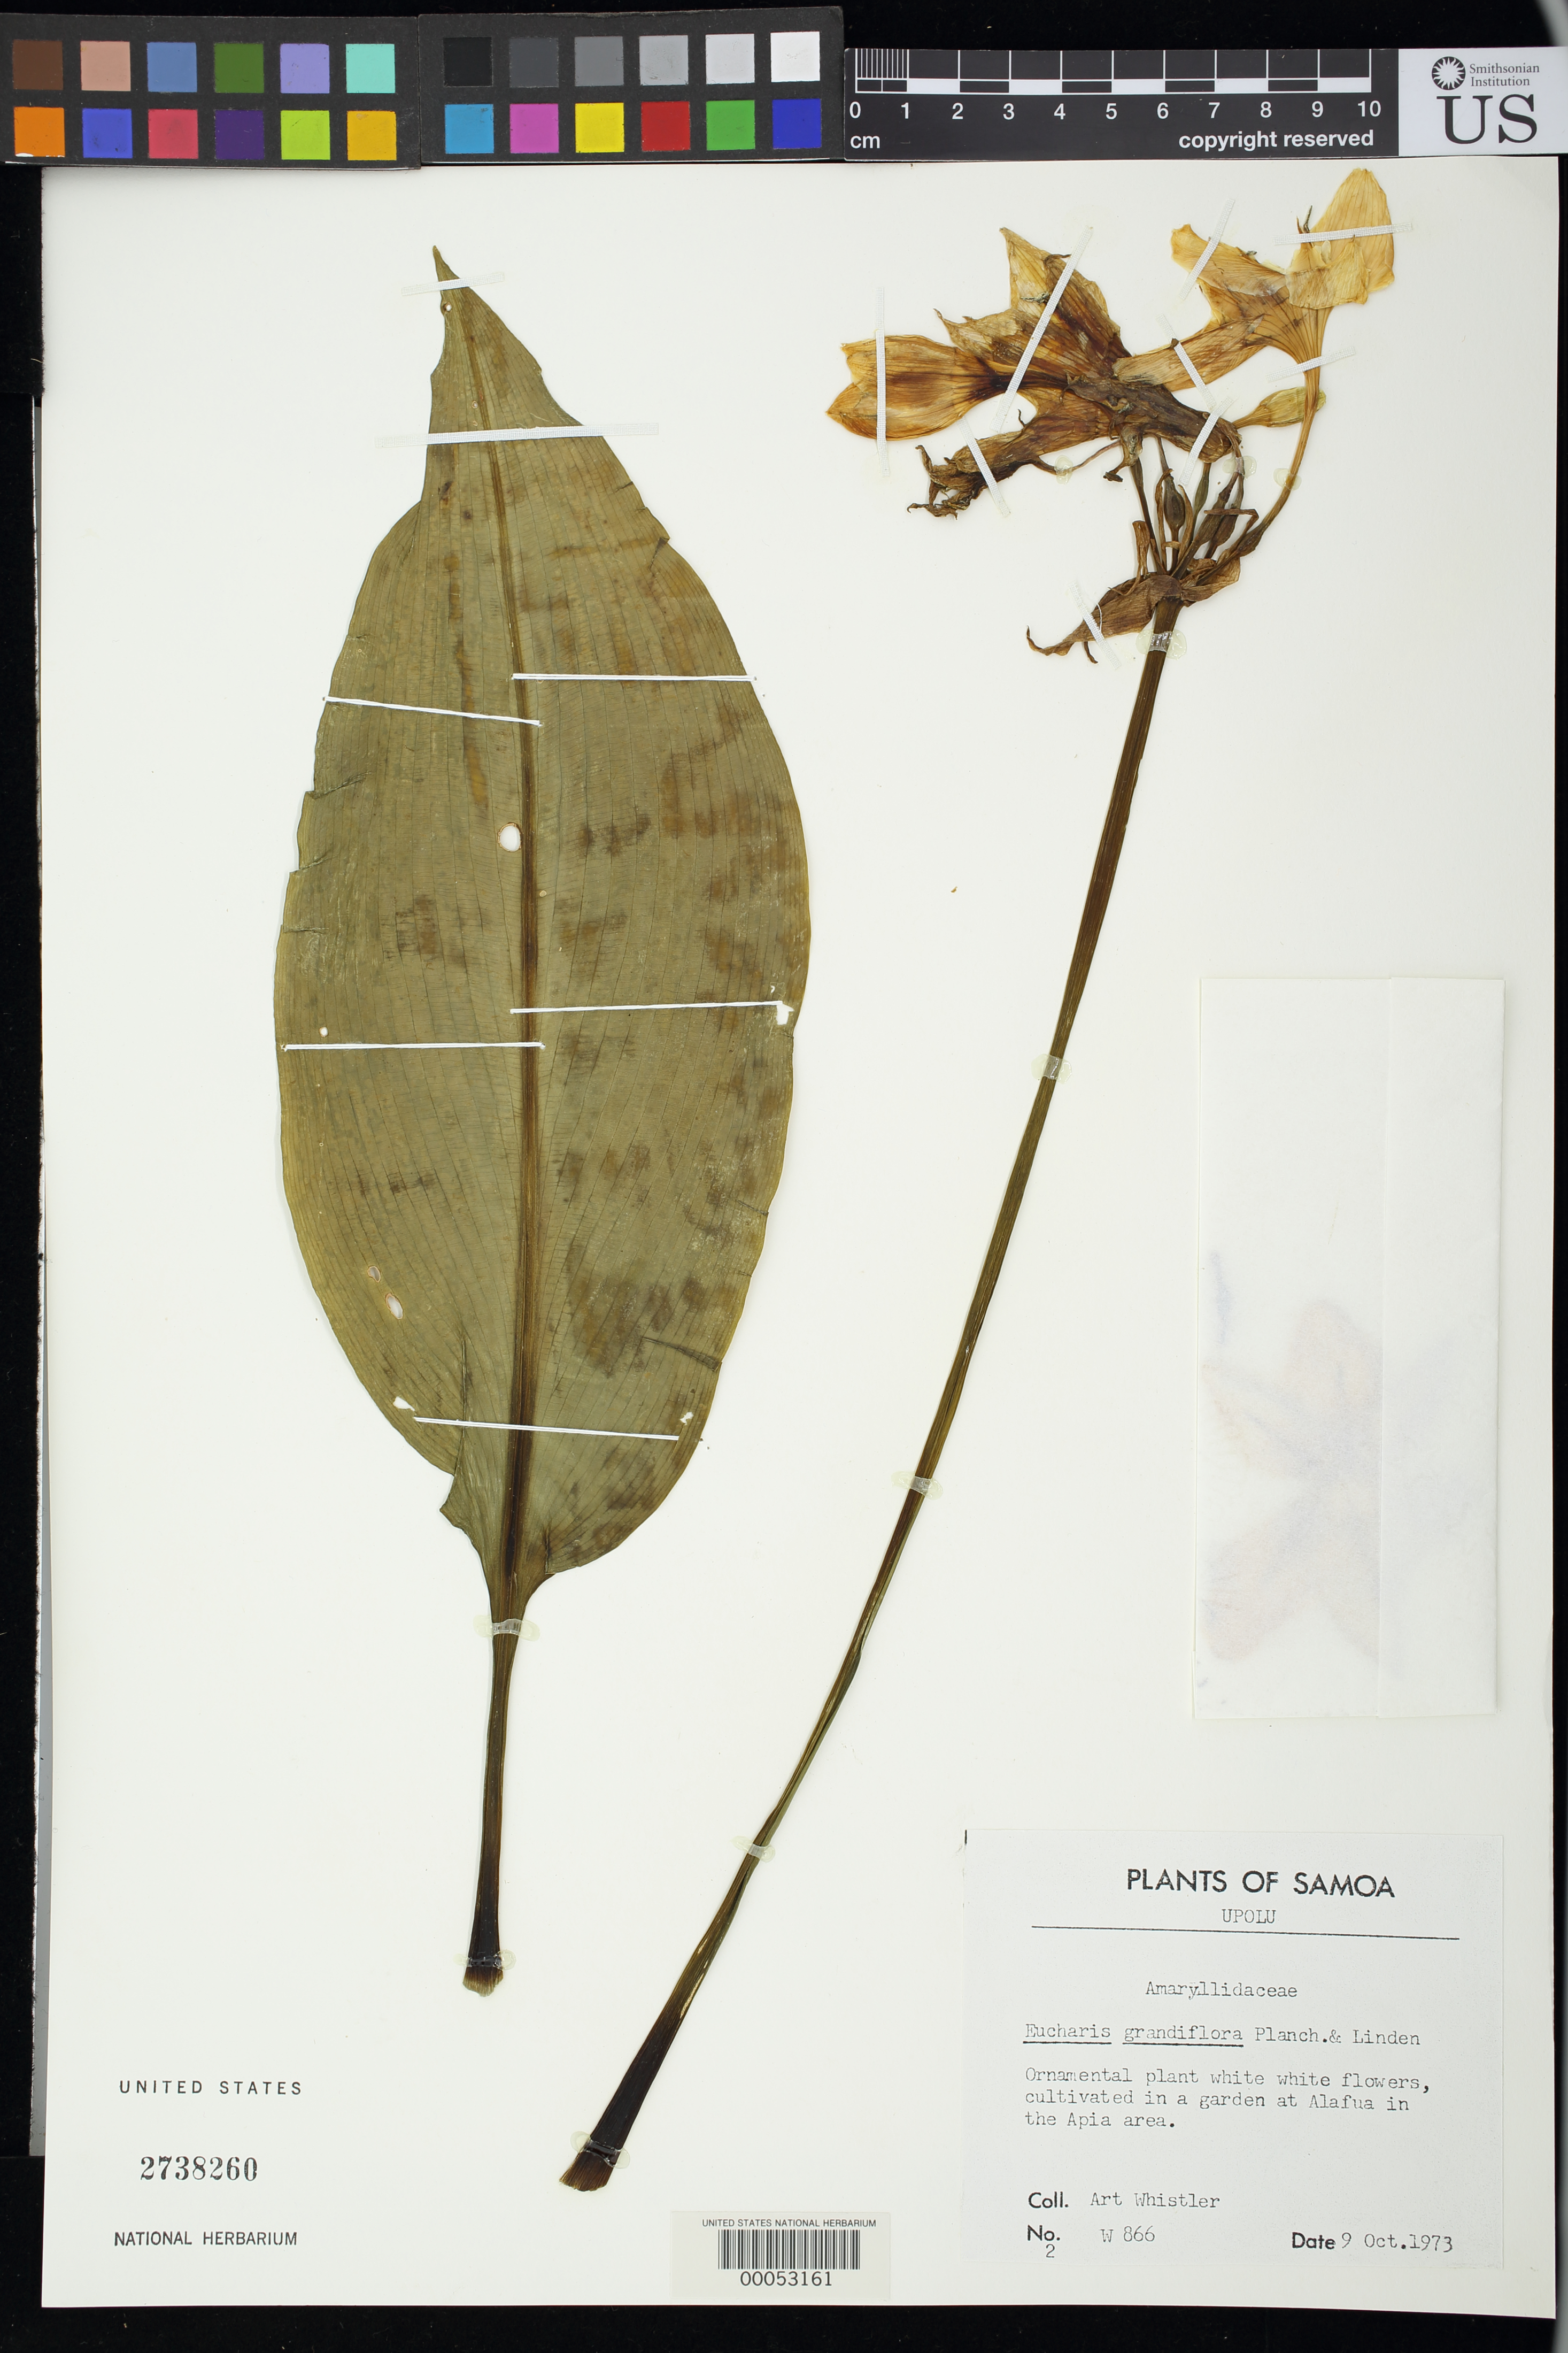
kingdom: Plantae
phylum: Tracheophyta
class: Liliopsida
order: Asparagales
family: Amaryllidaceae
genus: Eucharis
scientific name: Eucharis amazonica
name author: Linden ex Planch.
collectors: A. Whistler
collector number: W 866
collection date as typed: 09 Oct 1973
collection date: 1973-10-09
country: Samoa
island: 'Upolu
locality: In garden at alafua in the apia area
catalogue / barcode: US 2738260